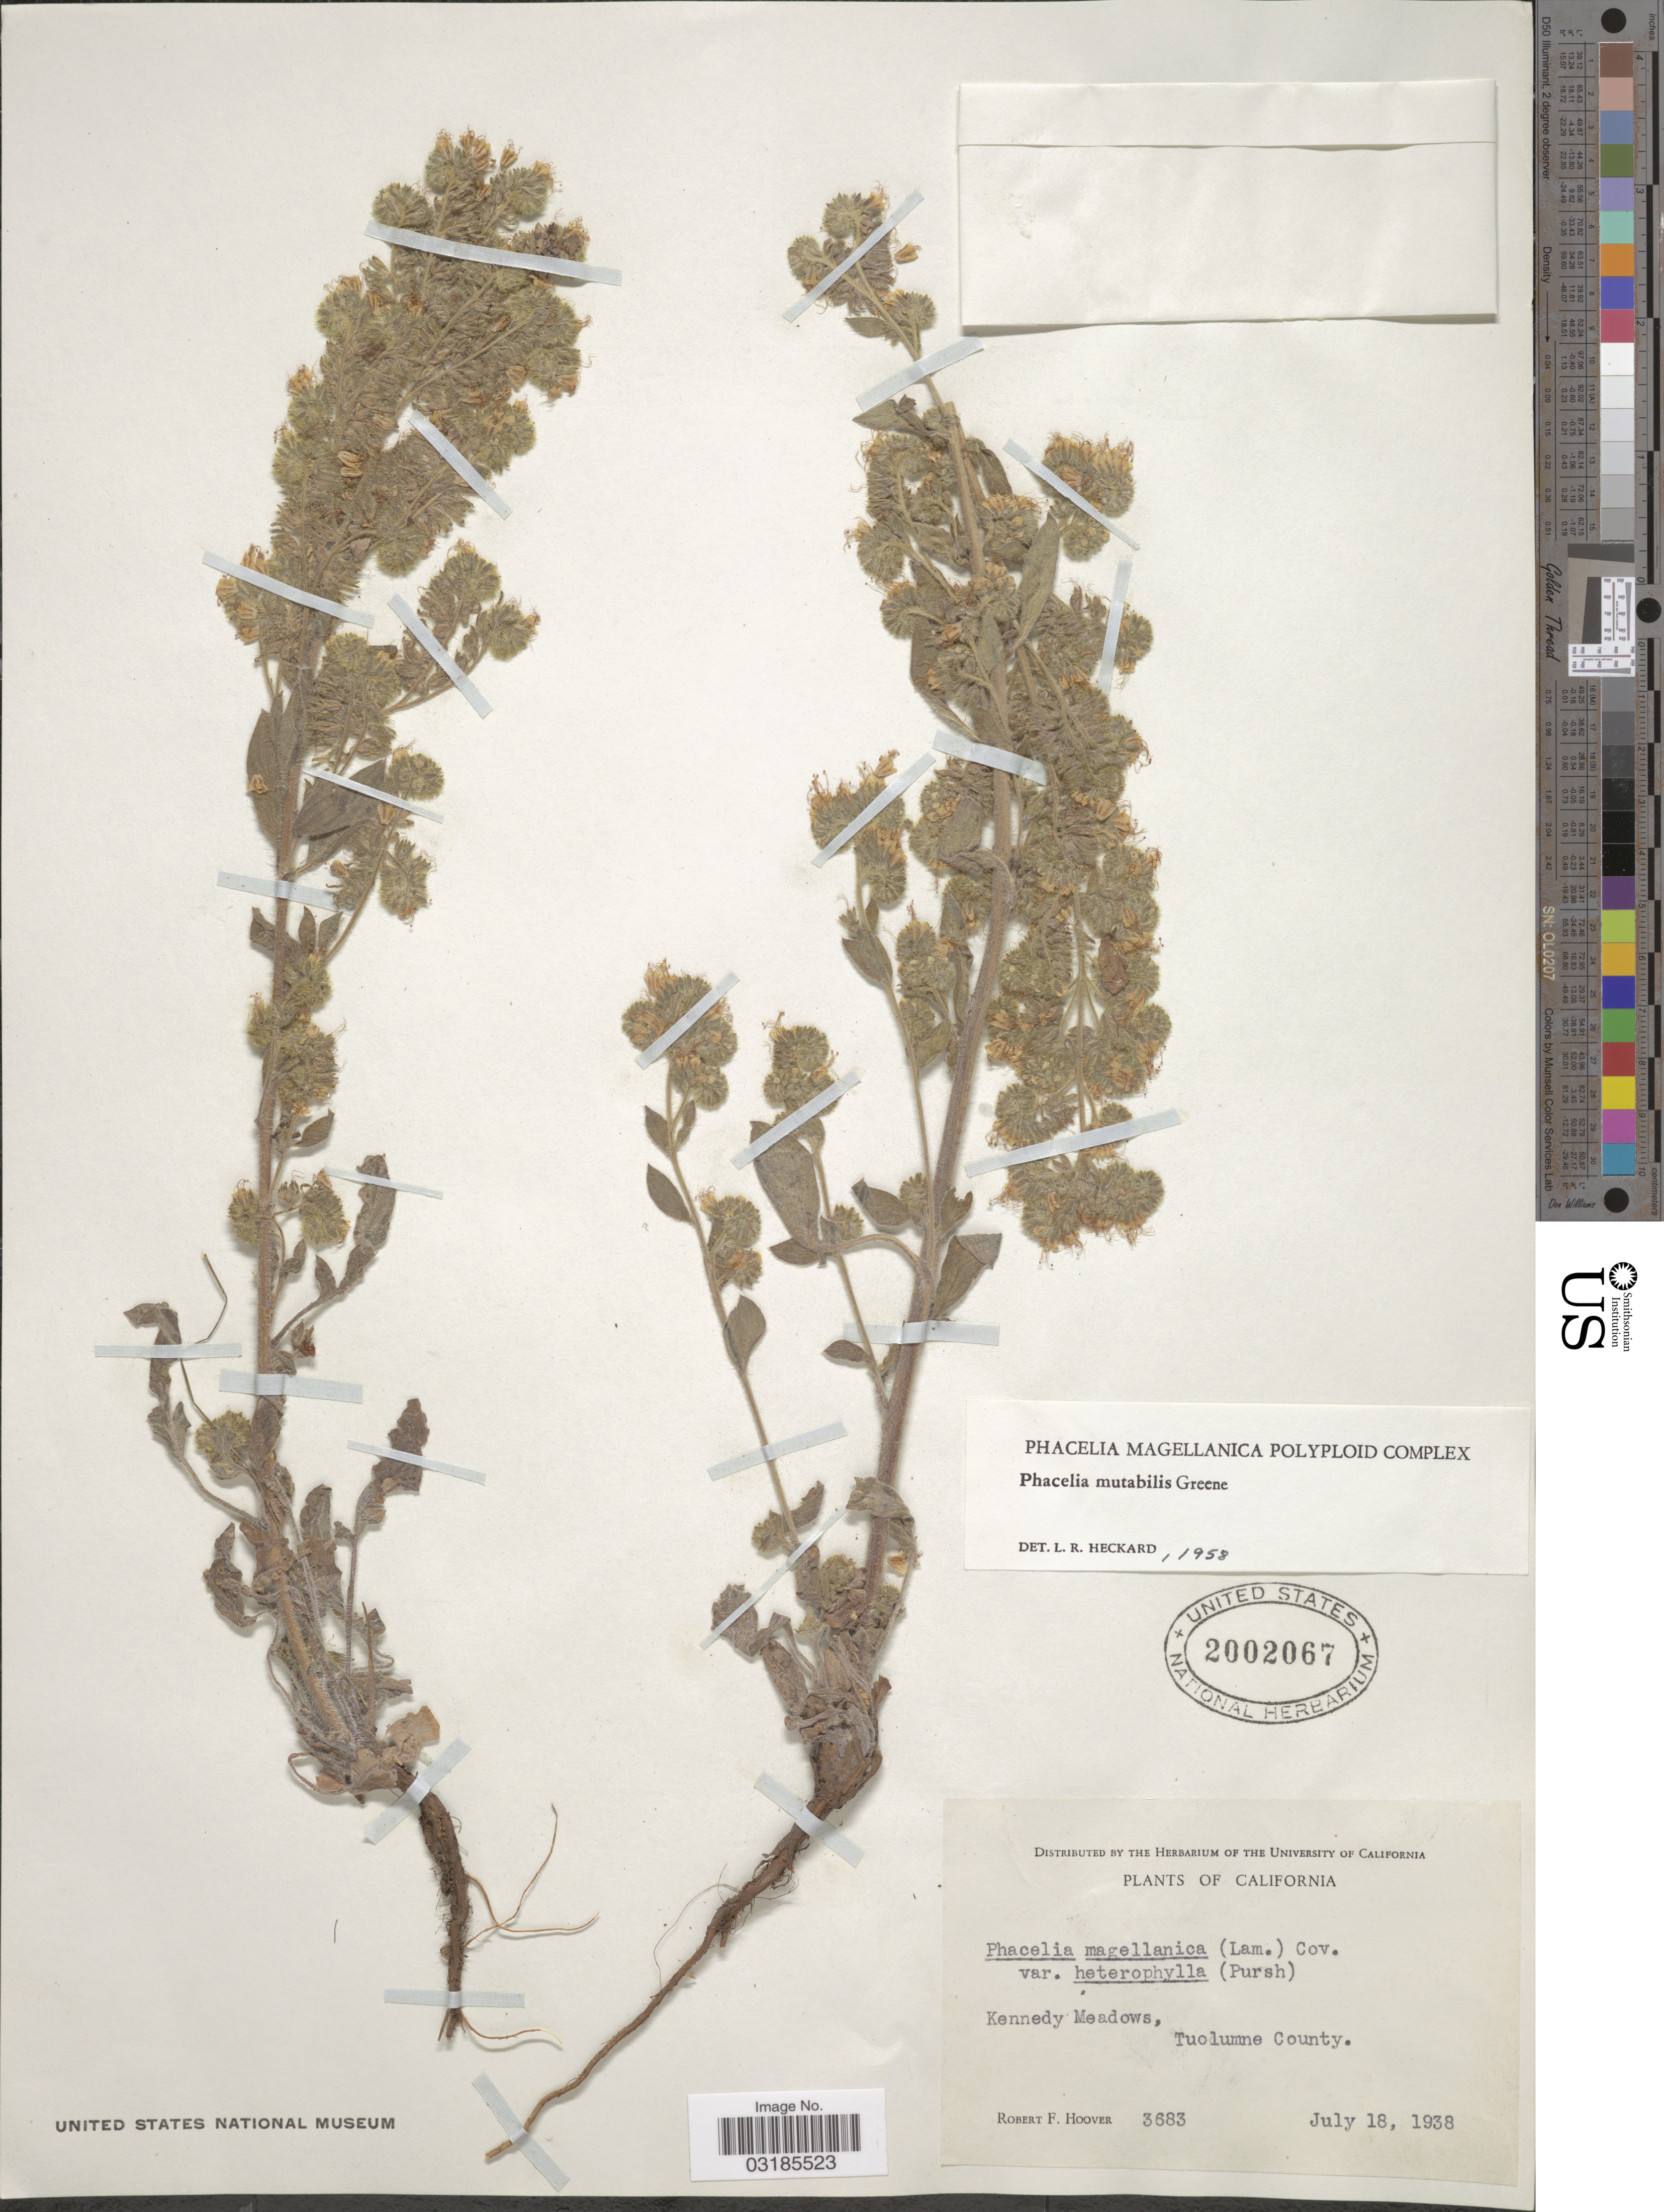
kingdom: Plantae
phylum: Tracheophyta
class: Magnoliopsida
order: Boraginales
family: Hydrophyllaceae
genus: Phacelia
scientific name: Phacelia mutabilis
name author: Greene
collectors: R. F. Hoover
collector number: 3683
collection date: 1938-07-18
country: United States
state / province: California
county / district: Tuolumne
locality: Kenny Meadows, Tuolumne County.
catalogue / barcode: US 2002067